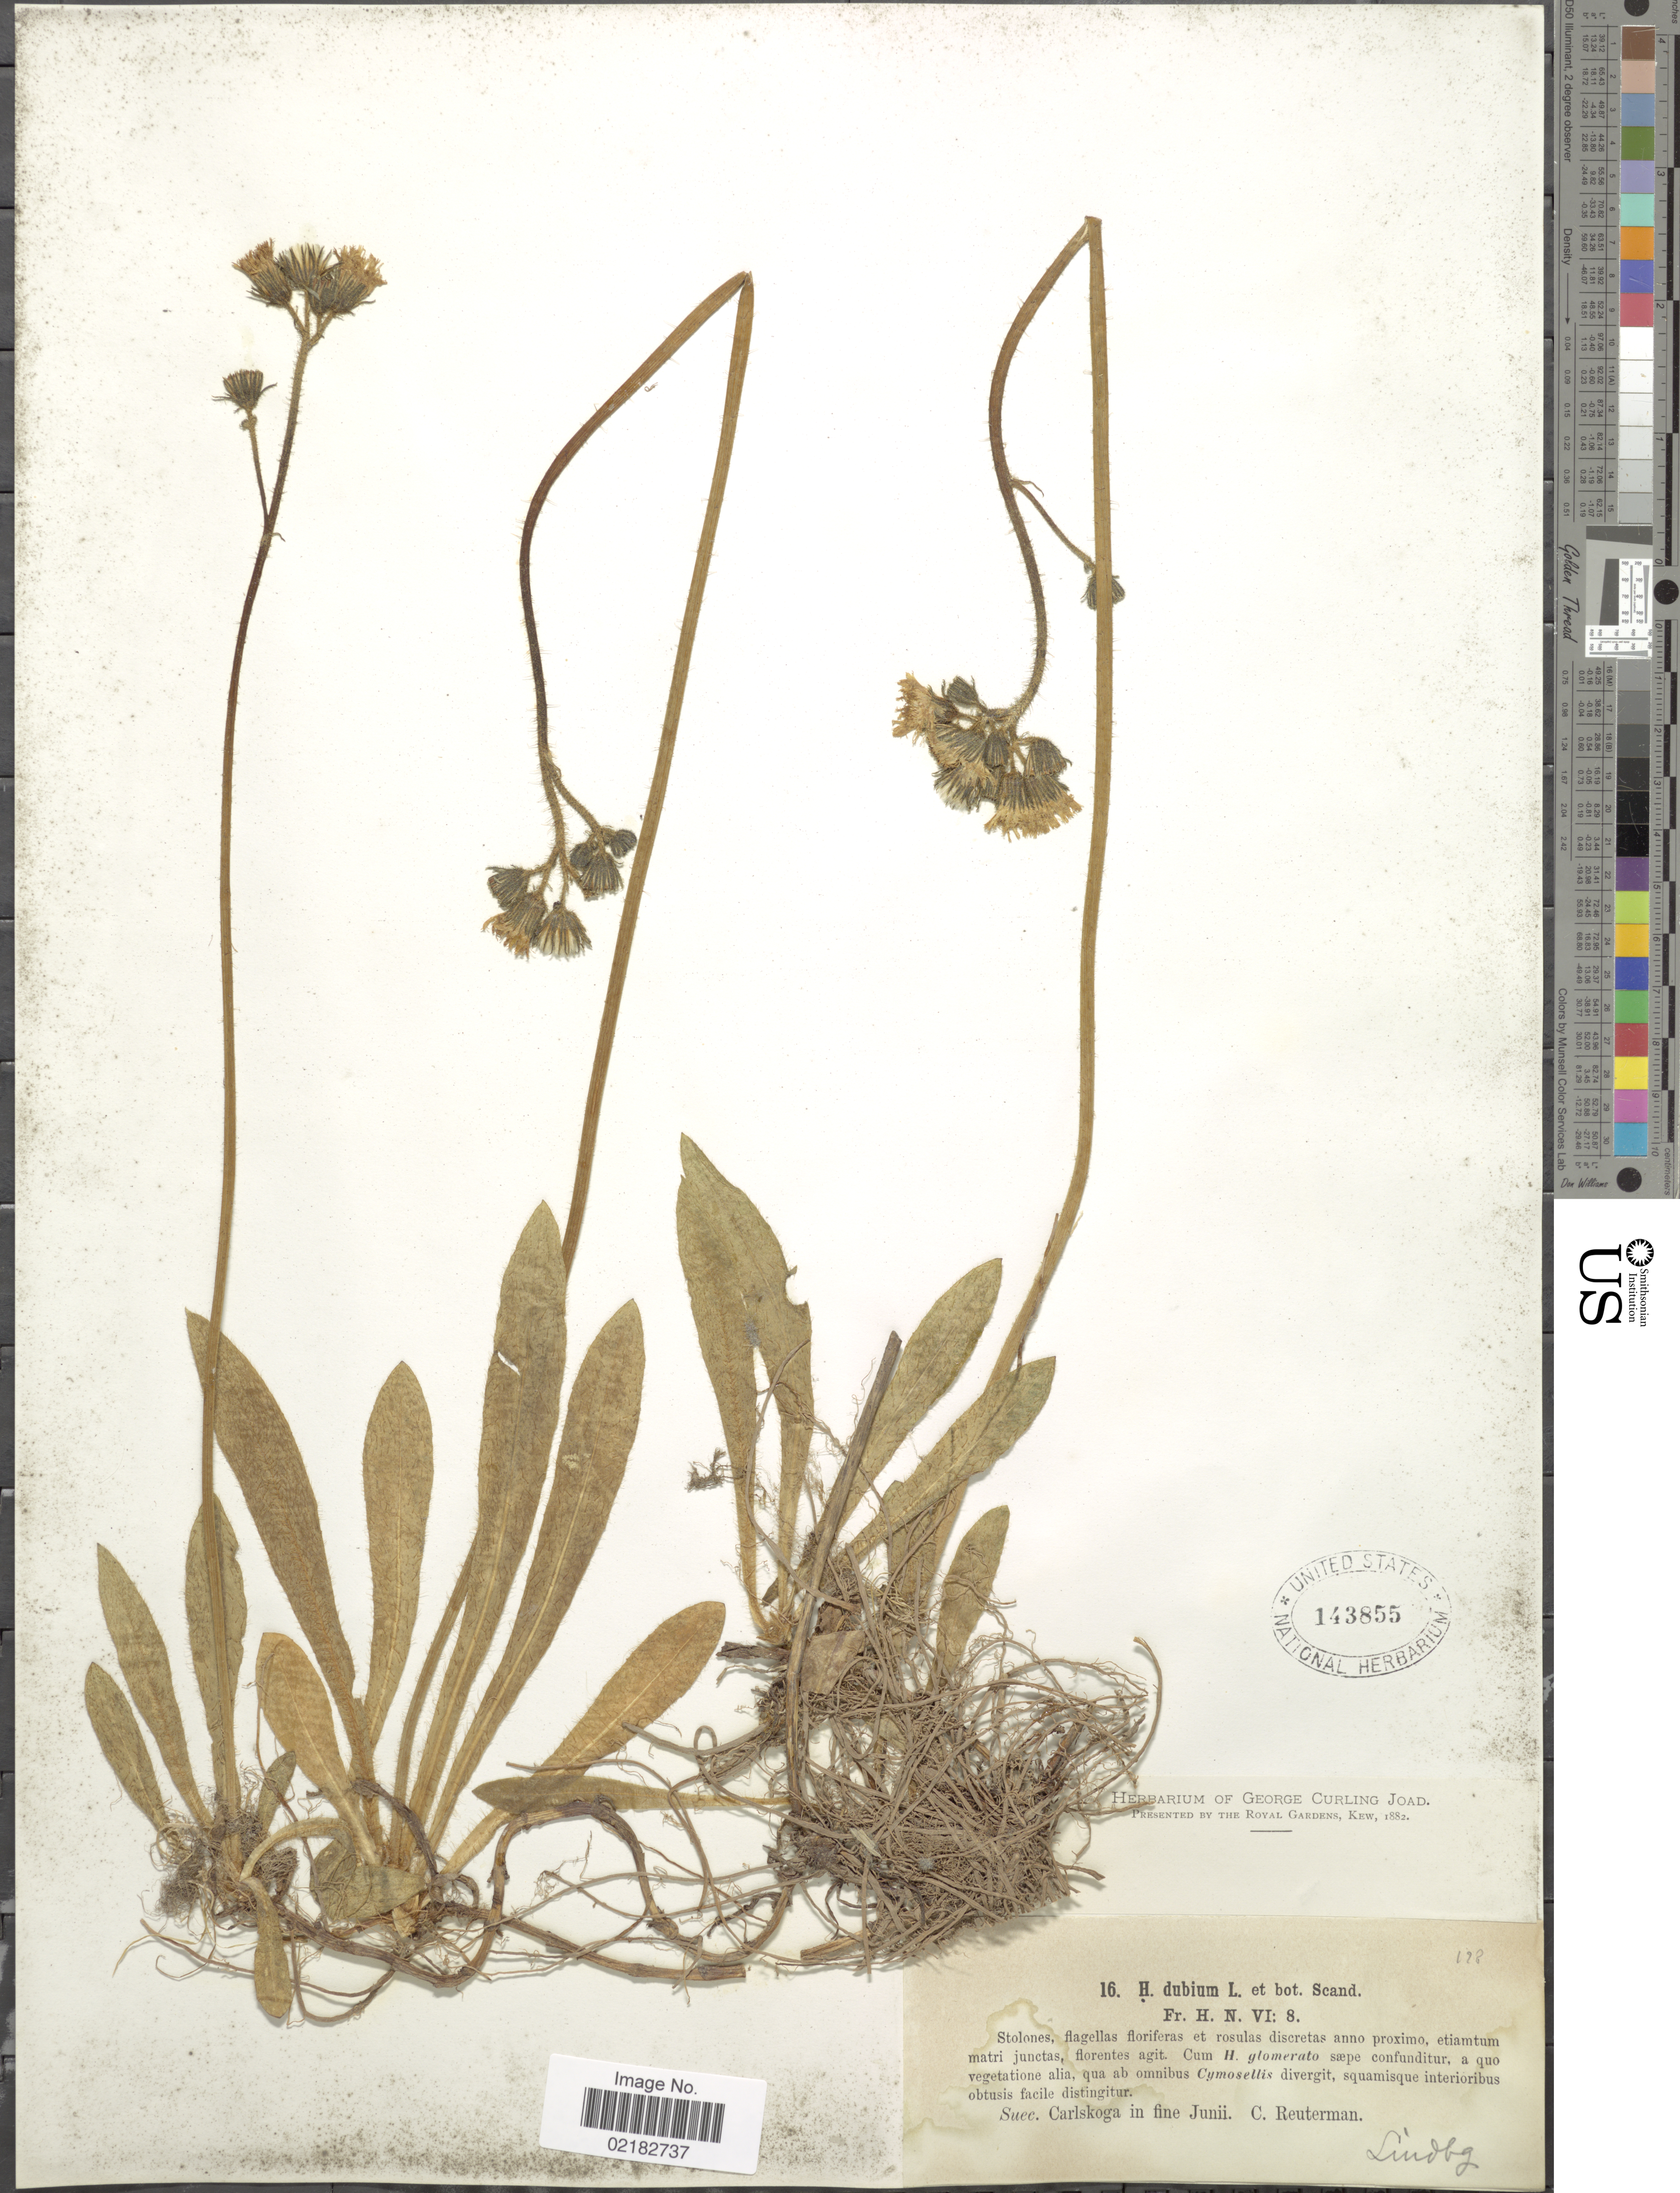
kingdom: Plantae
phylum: Tracheophyta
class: Magnoliopsida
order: Asterales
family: Asteraceae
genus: Pilosella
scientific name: Pilosella dubia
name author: (L.) F.W. Schultz & Sch. Bip.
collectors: C. Reuterman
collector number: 16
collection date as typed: fine Junii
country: Sweden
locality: Suec. Carlskoga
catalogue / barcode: US 143855